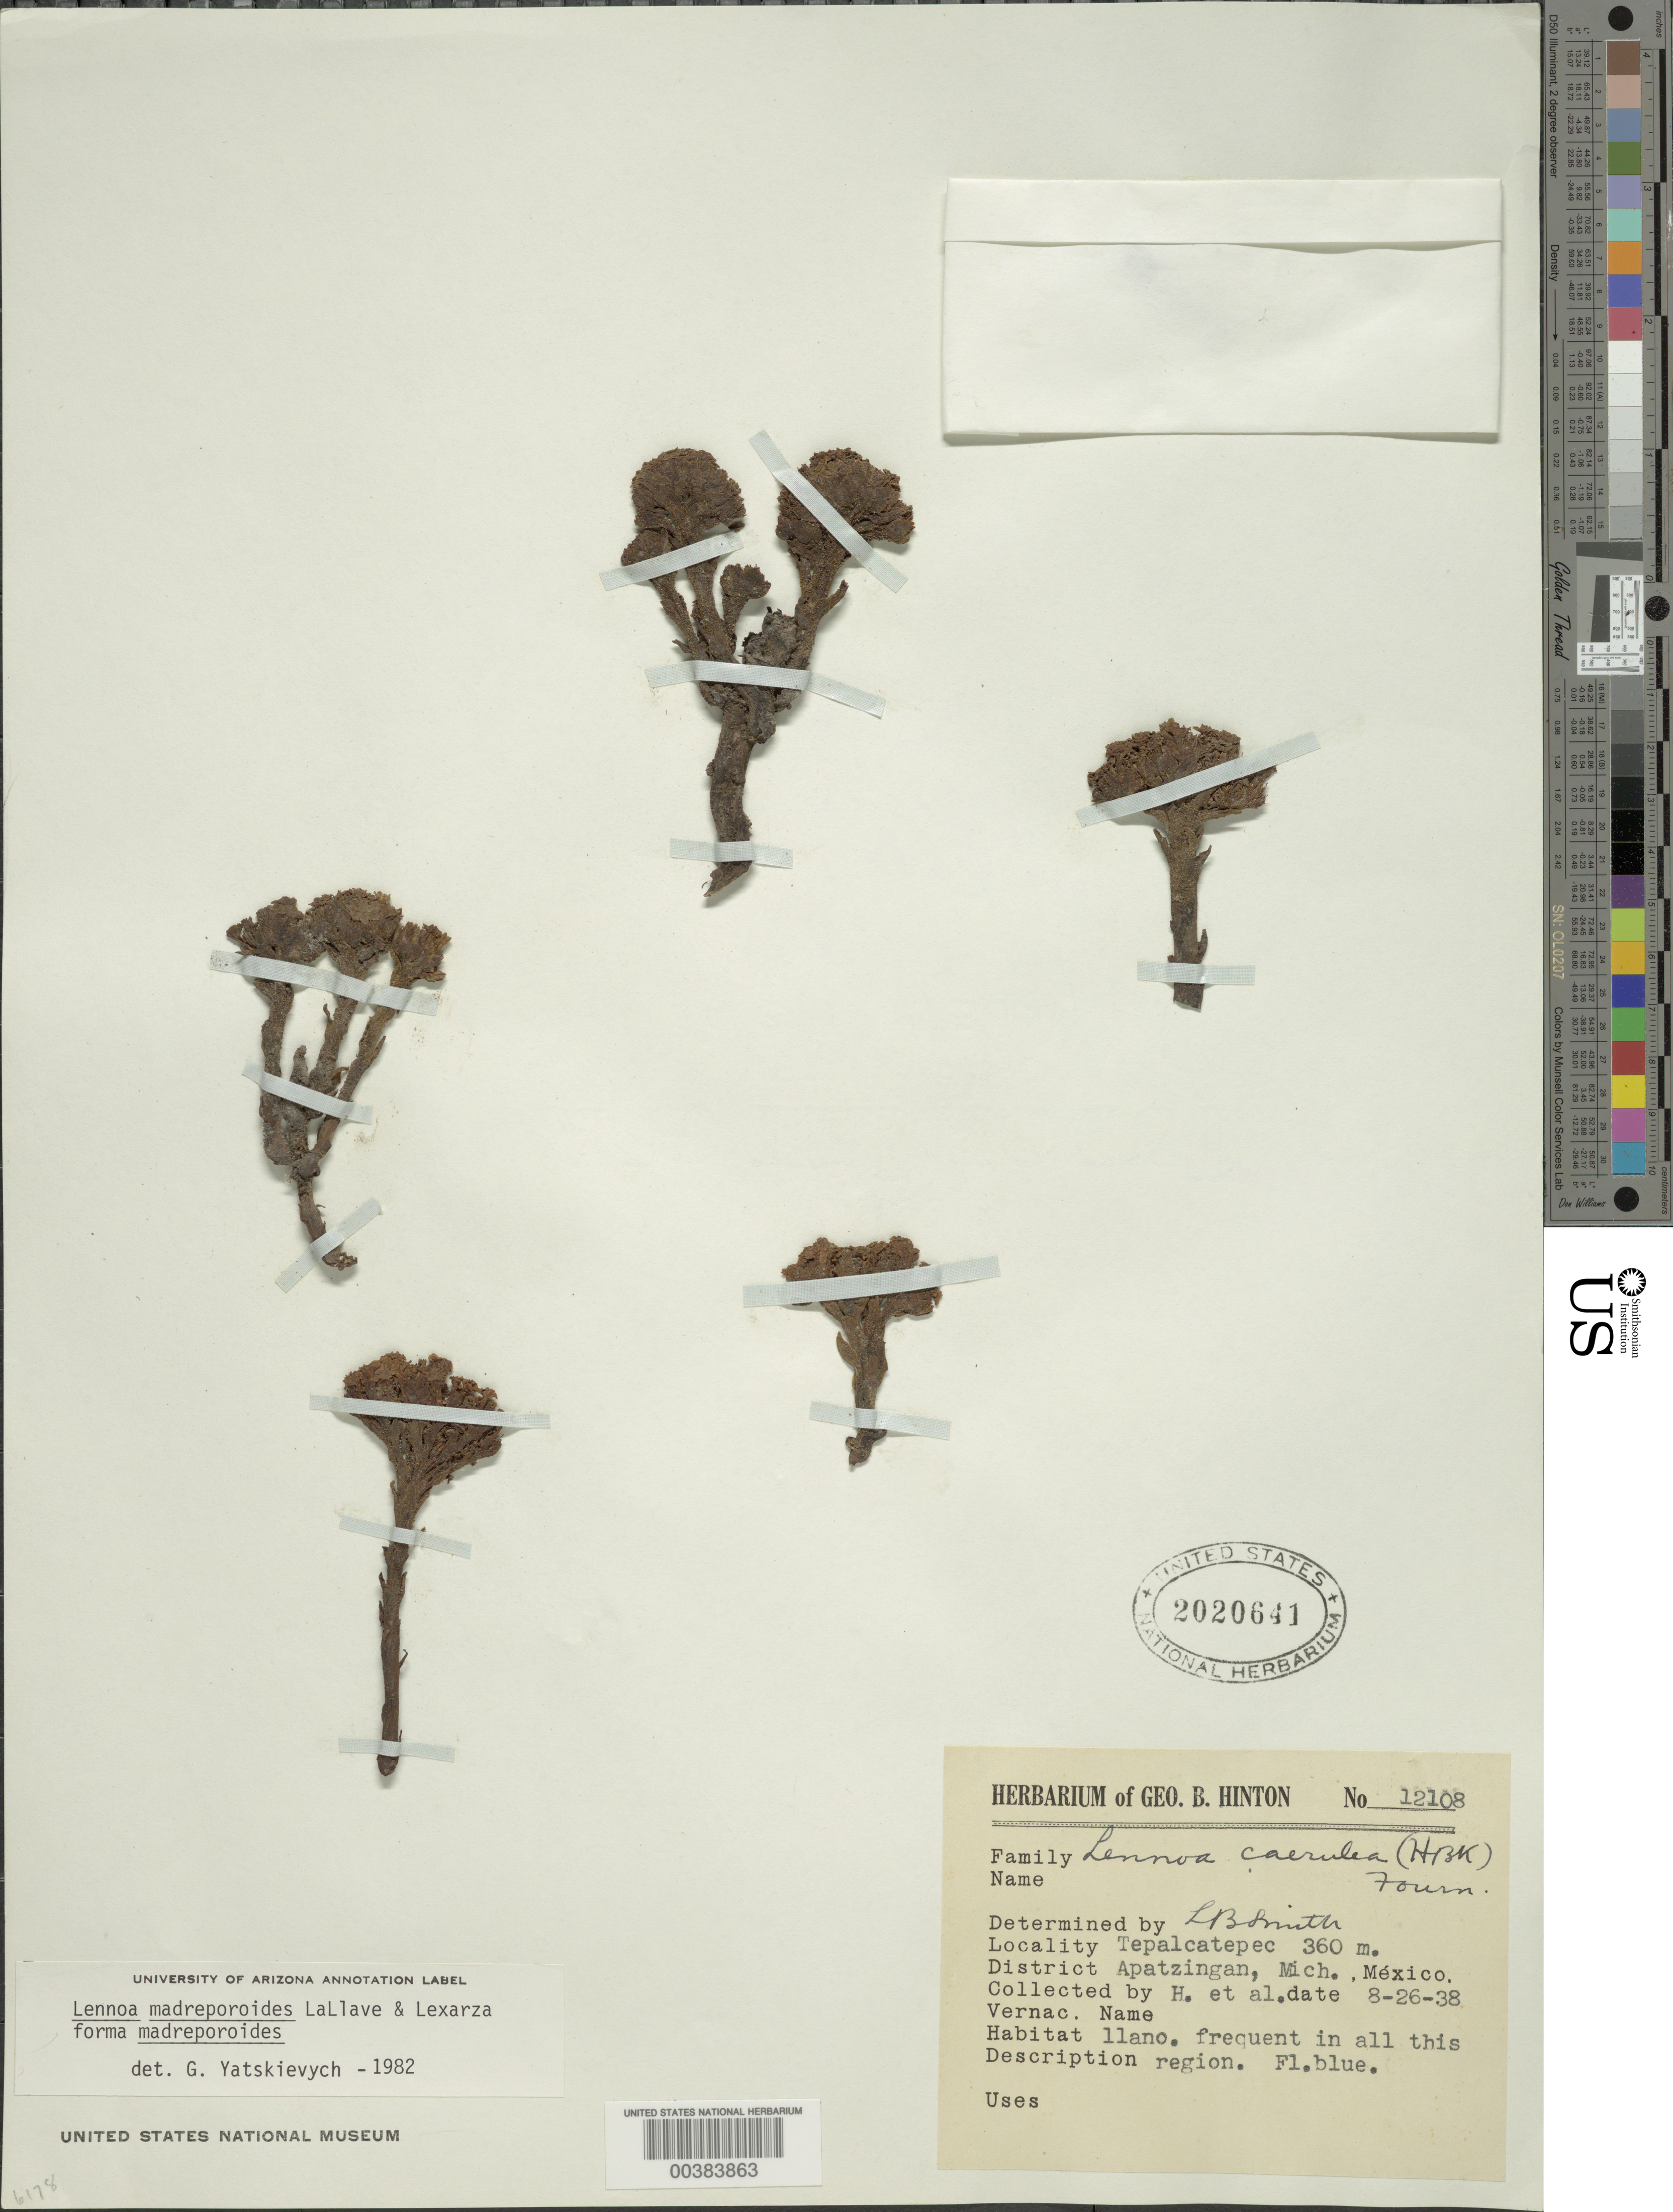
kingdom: Plantae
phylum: Tracheophyta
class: Magnoliopsida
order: Boraginales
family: Lennoaceae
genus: Lennoa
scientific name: Lennoa madreporoides f. madreporoides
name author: La Llave & Lex.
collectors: G. B. Hinton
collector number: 12108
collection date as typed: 26 Aug 1938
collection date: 1938-08-26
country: Mexico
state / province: Michoacán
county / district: Apatzingán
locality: Tepalcatepec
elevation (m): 360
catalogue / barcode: US 2020641